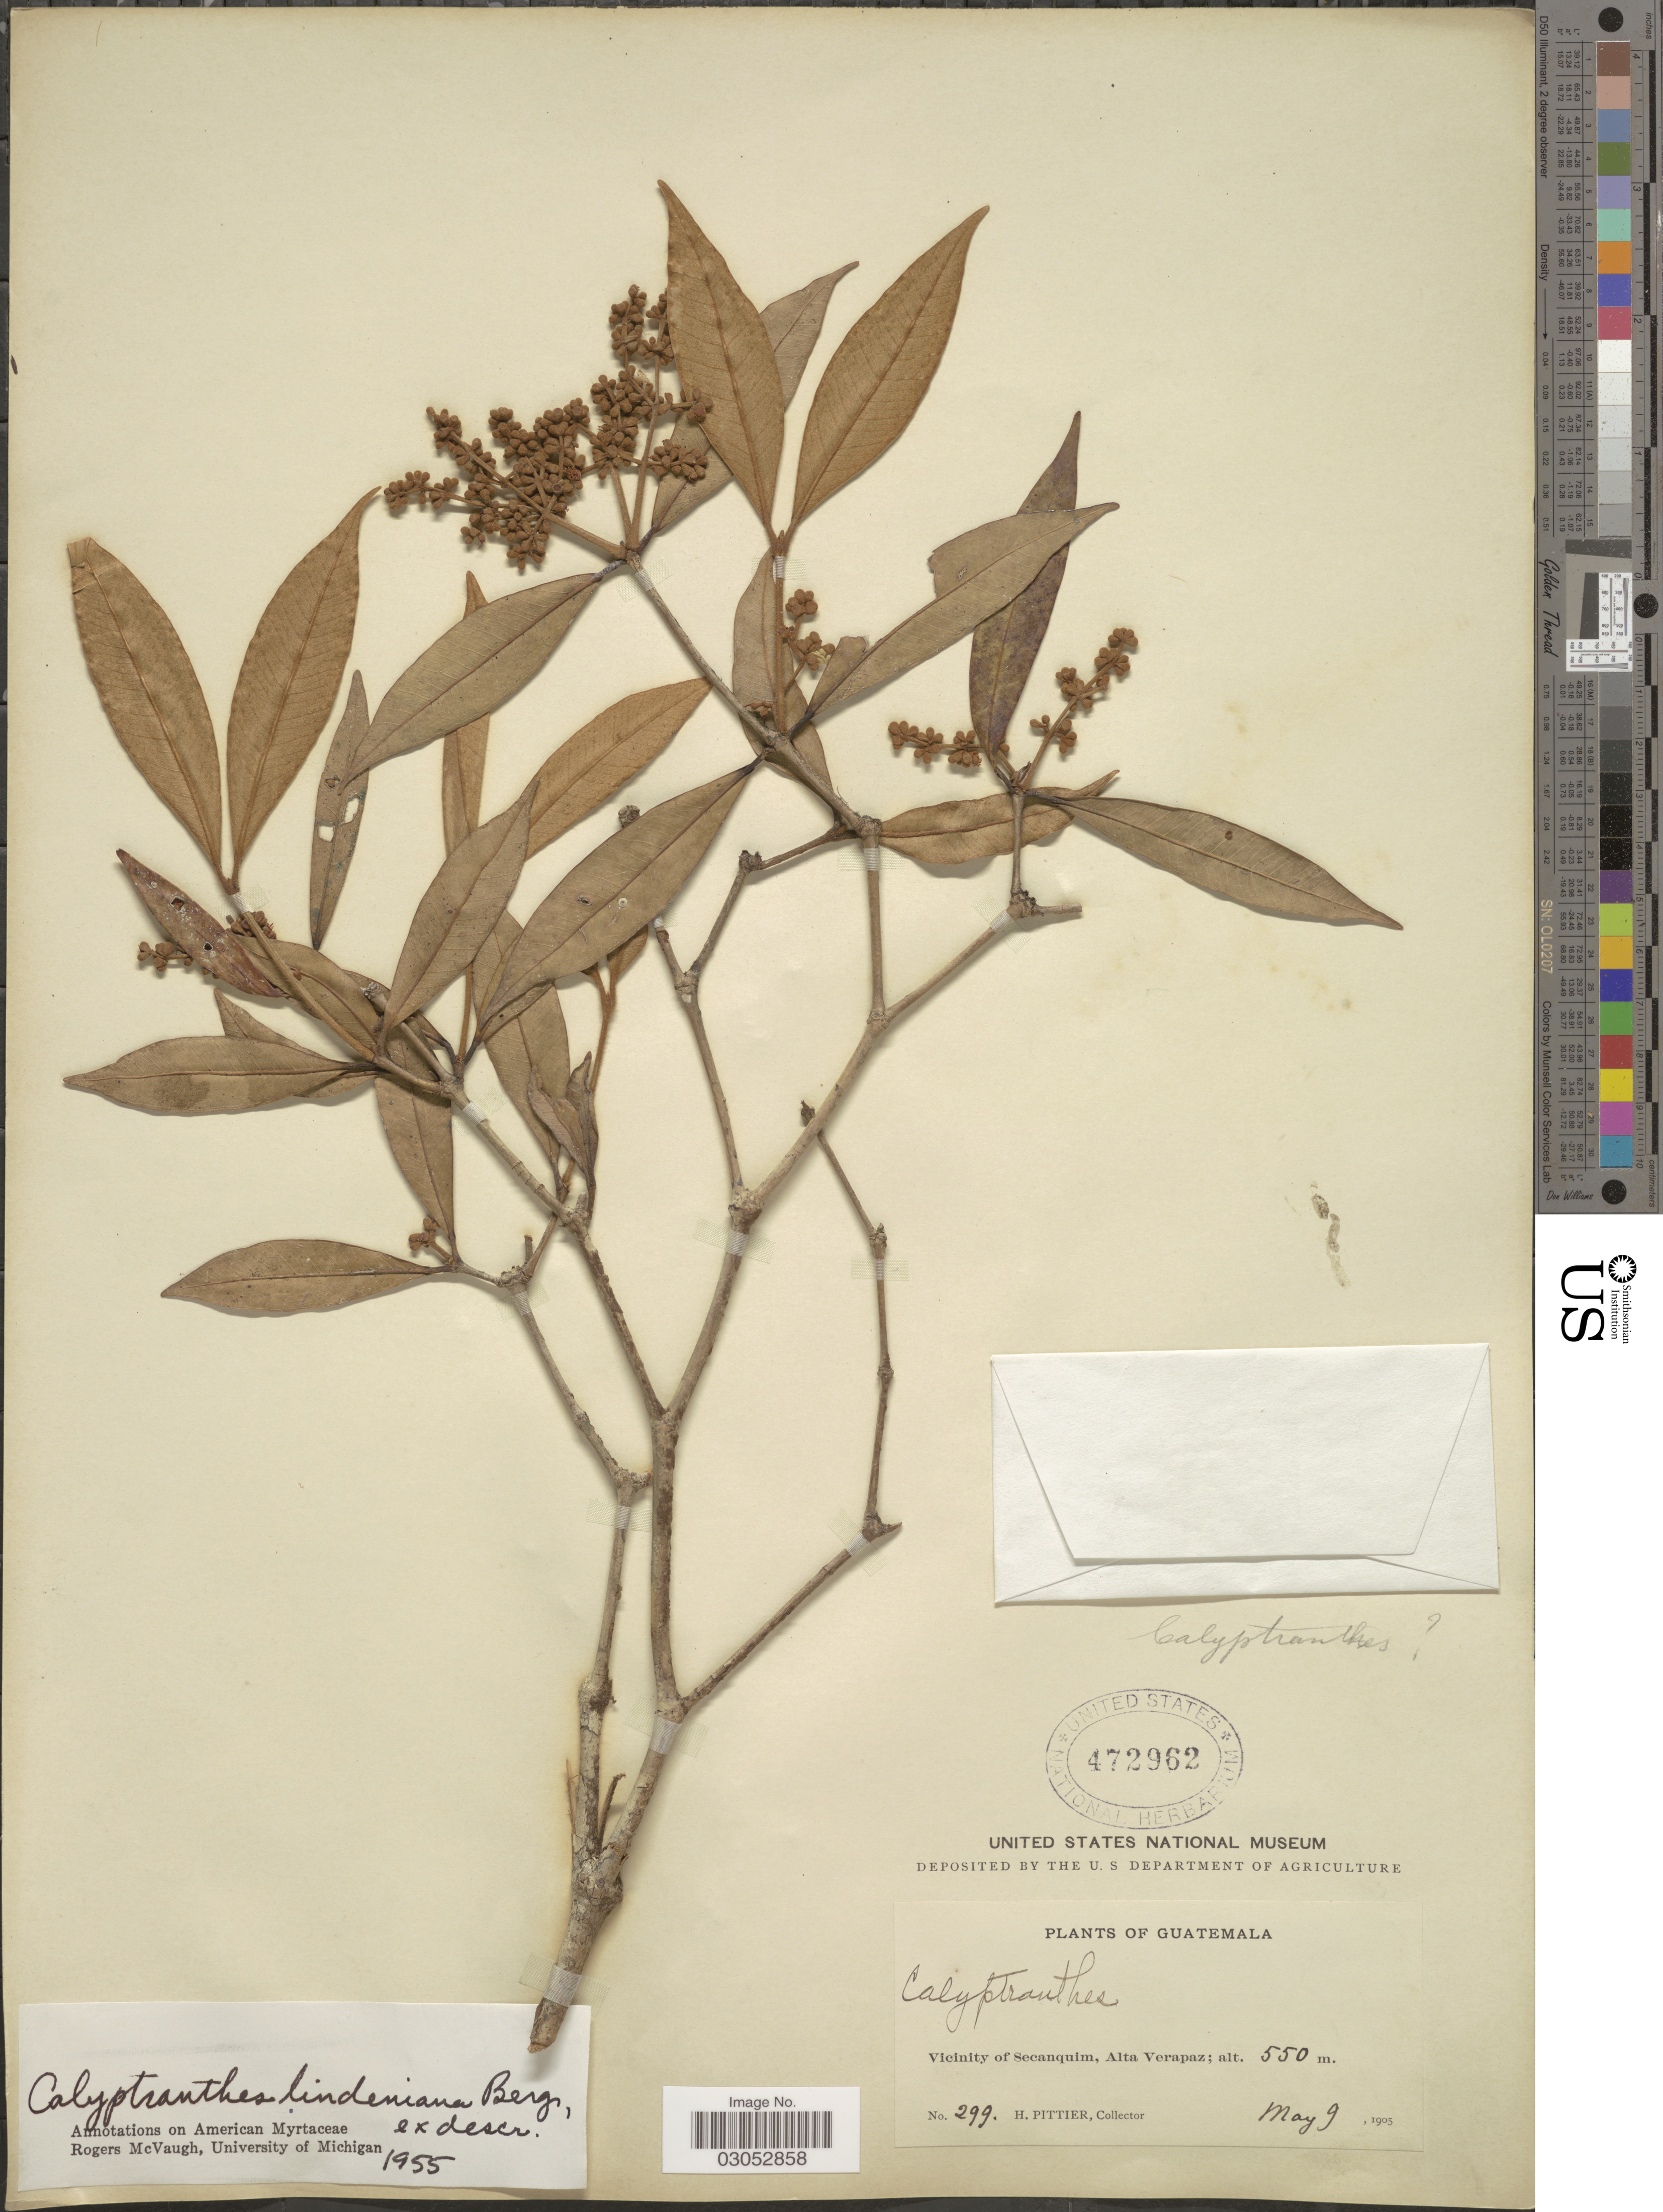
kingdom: Plantae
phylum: Tracheophyta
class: Magnoliopsida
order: Myrtales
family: Myrtaceae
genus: Myrcia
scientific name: Myrcia calderonii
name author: (Standl.) A.R. Lourenço & Sánchez-Cháv.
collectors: H. F. Pittier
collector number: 299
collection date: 1905-05-09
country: Guatemala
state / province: Alta Verapaz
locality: Vicinity of Secanquim.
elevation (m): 550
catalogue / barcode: US 472962